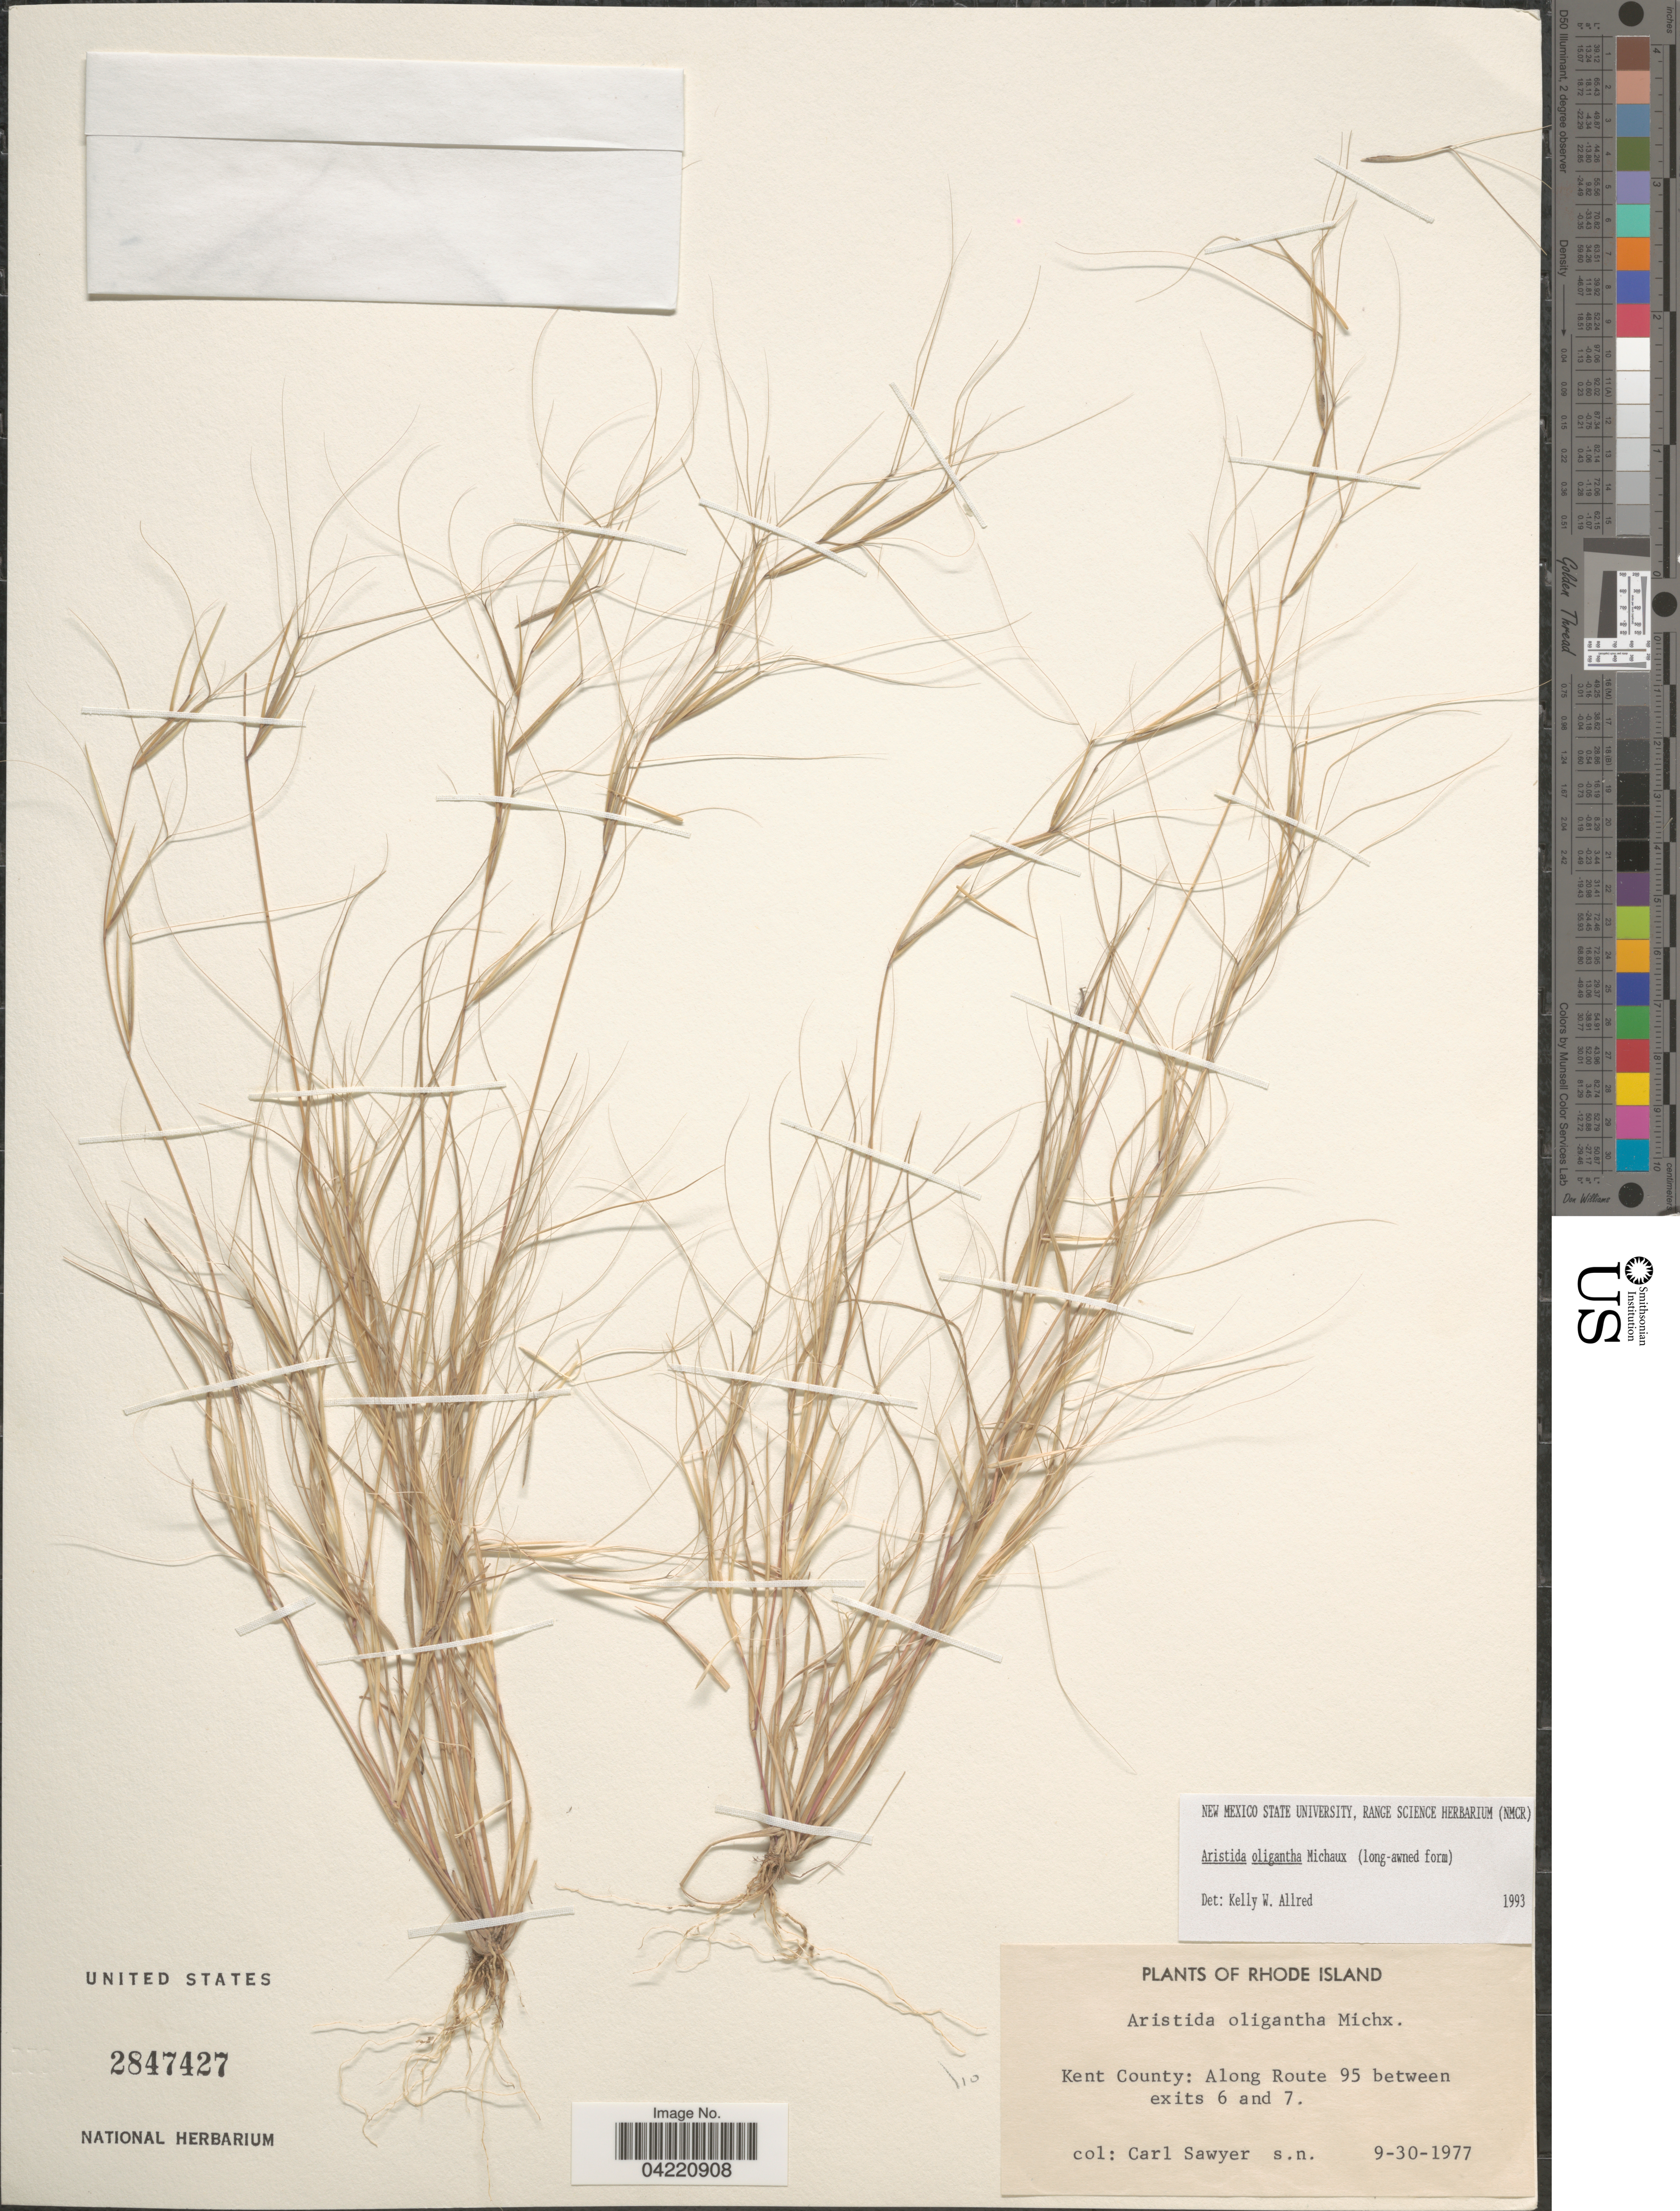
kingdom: Plantae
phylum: Tracheophyta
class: Liliopsida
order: Poales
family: Poaceae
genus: Aristida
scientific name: Aristida oligantha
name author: Michx.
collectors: C. Sawyer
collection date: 1977-09-30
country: United States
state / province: Rhode Island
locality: Kent County: Along Route 95 between exits 6 and 7.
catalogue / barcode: US 2847427